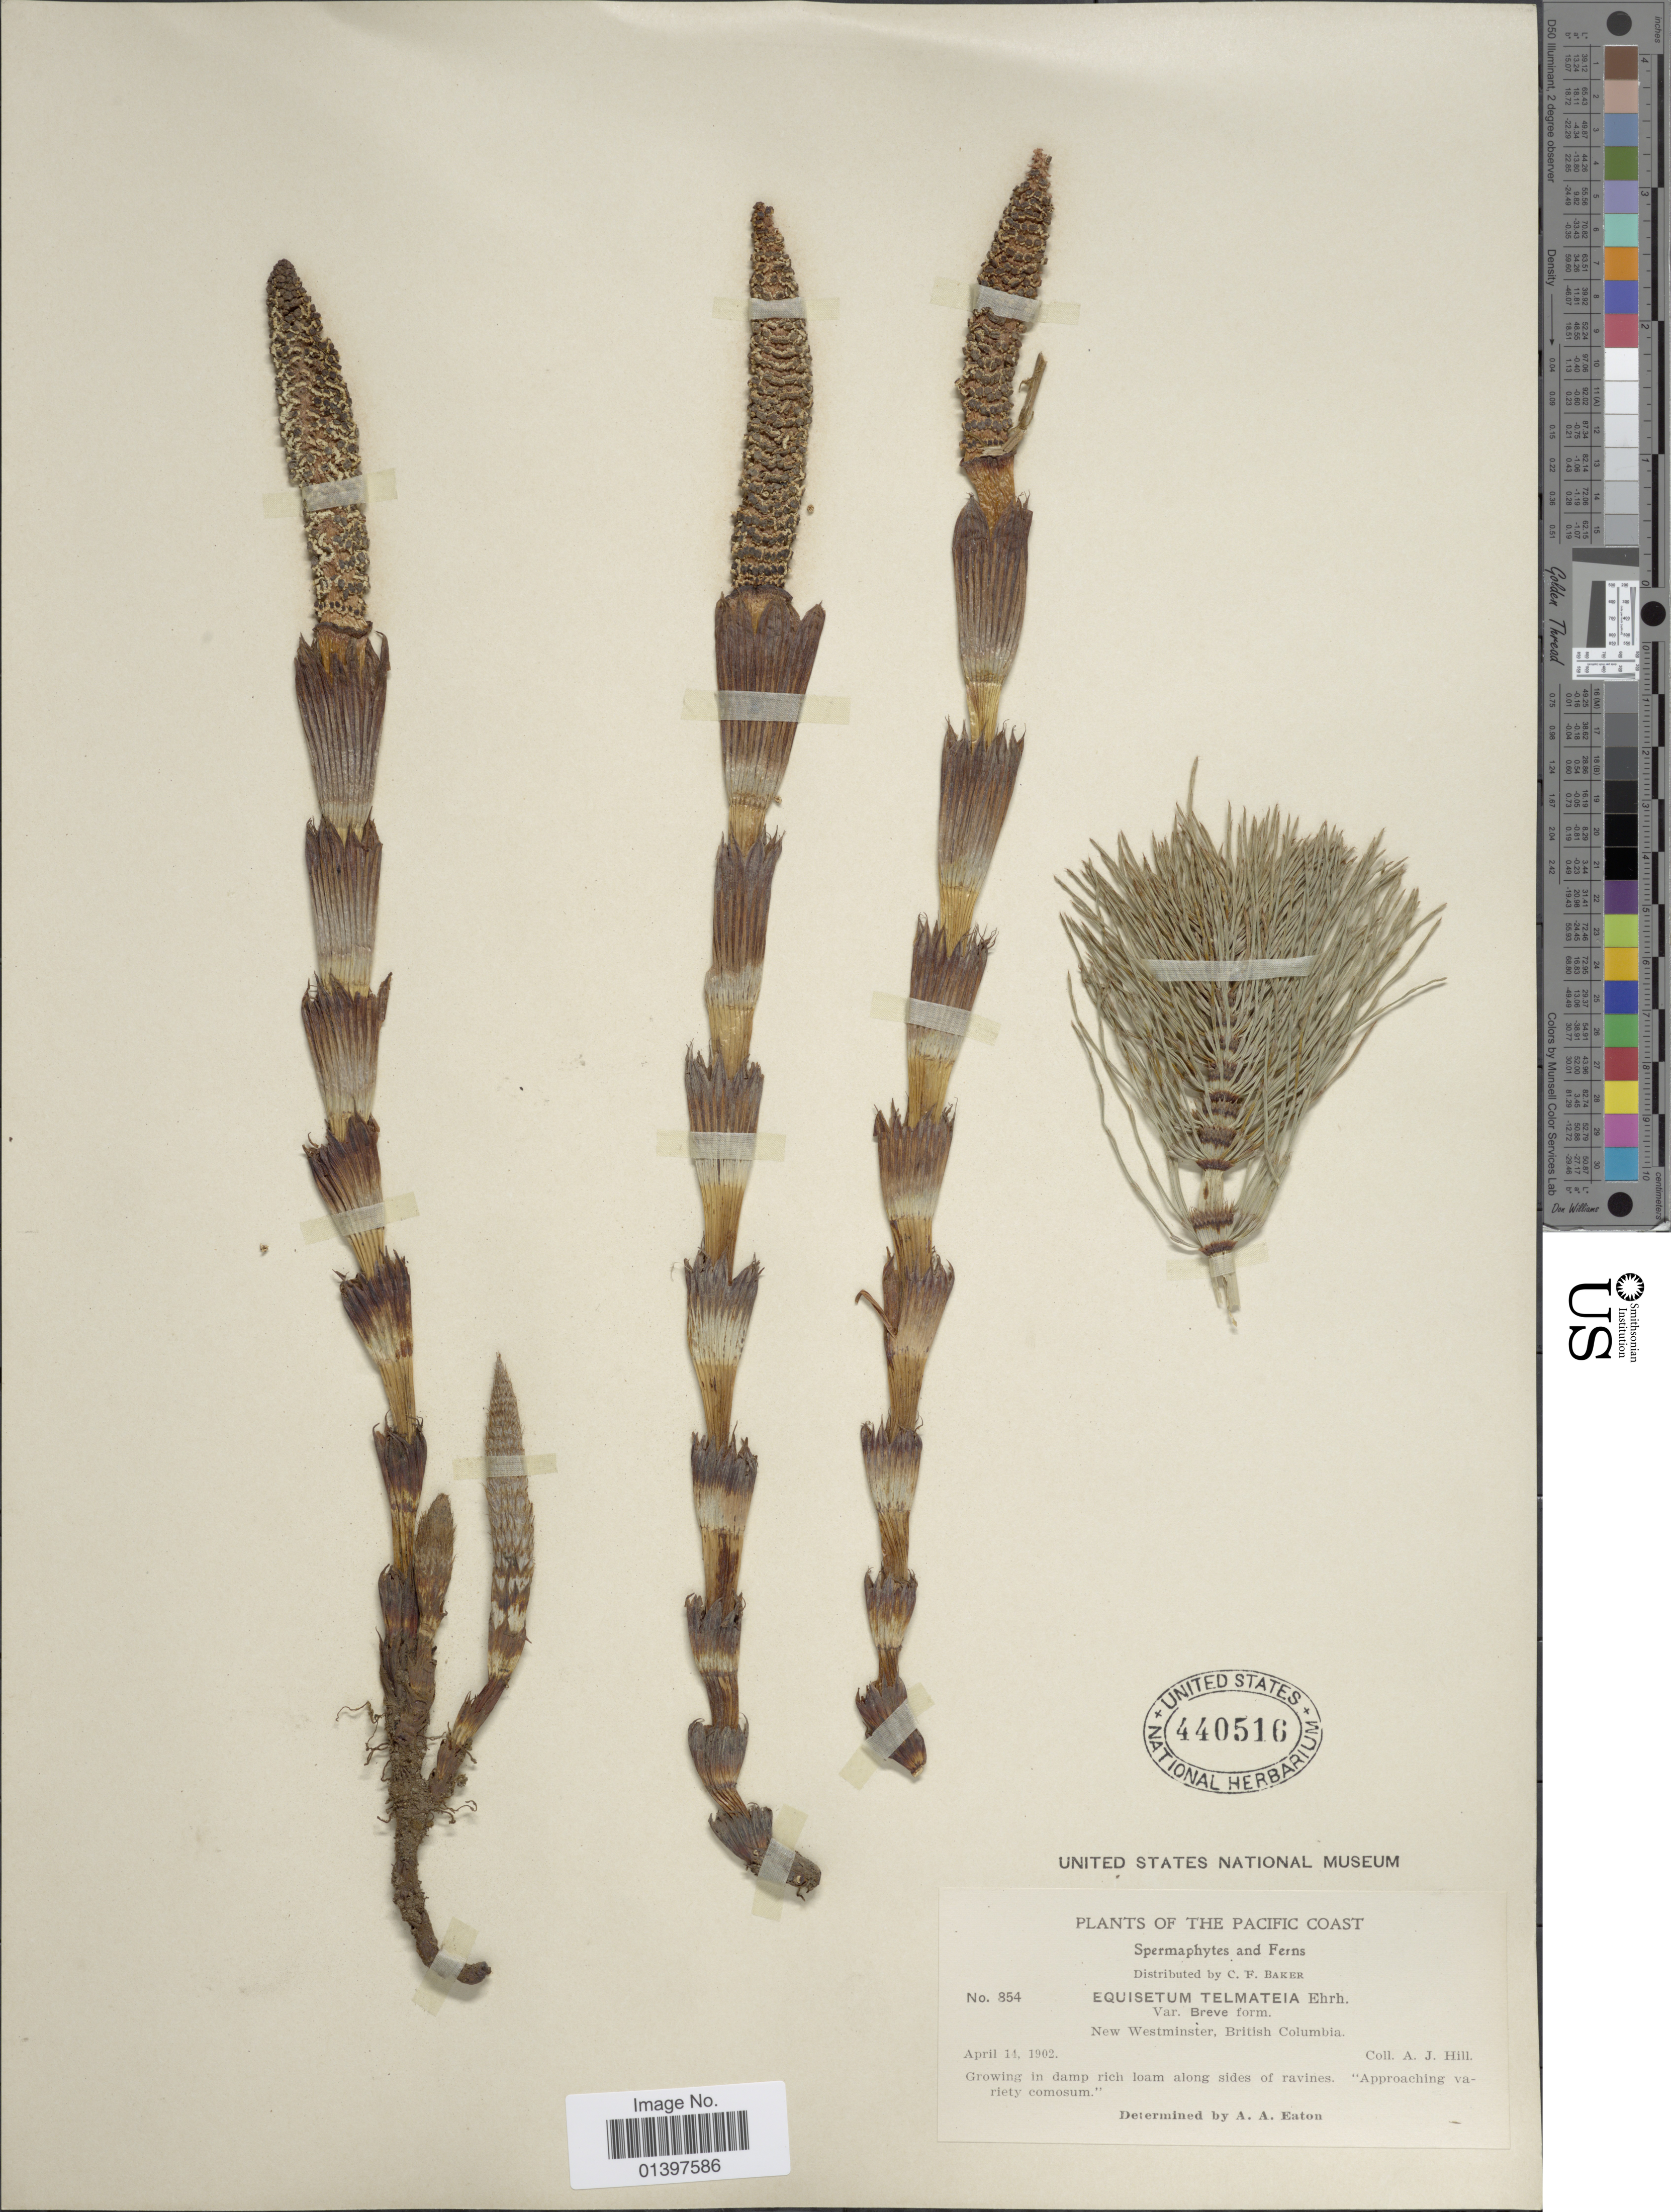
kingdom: Plantae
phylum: Tracheophyta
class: Polypodiopsida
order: Equisetales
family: Equisetaceae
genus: Equisetum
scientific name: Equisetum telmateia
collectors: A. Hill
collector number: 854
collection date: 1902-04-14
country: Canada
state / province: British Columbia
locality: The pacific coast, growing in damp rich loam along sides of ravines"approaching vareity comosum", New Westminister, British Columbia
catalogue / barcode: US 440516